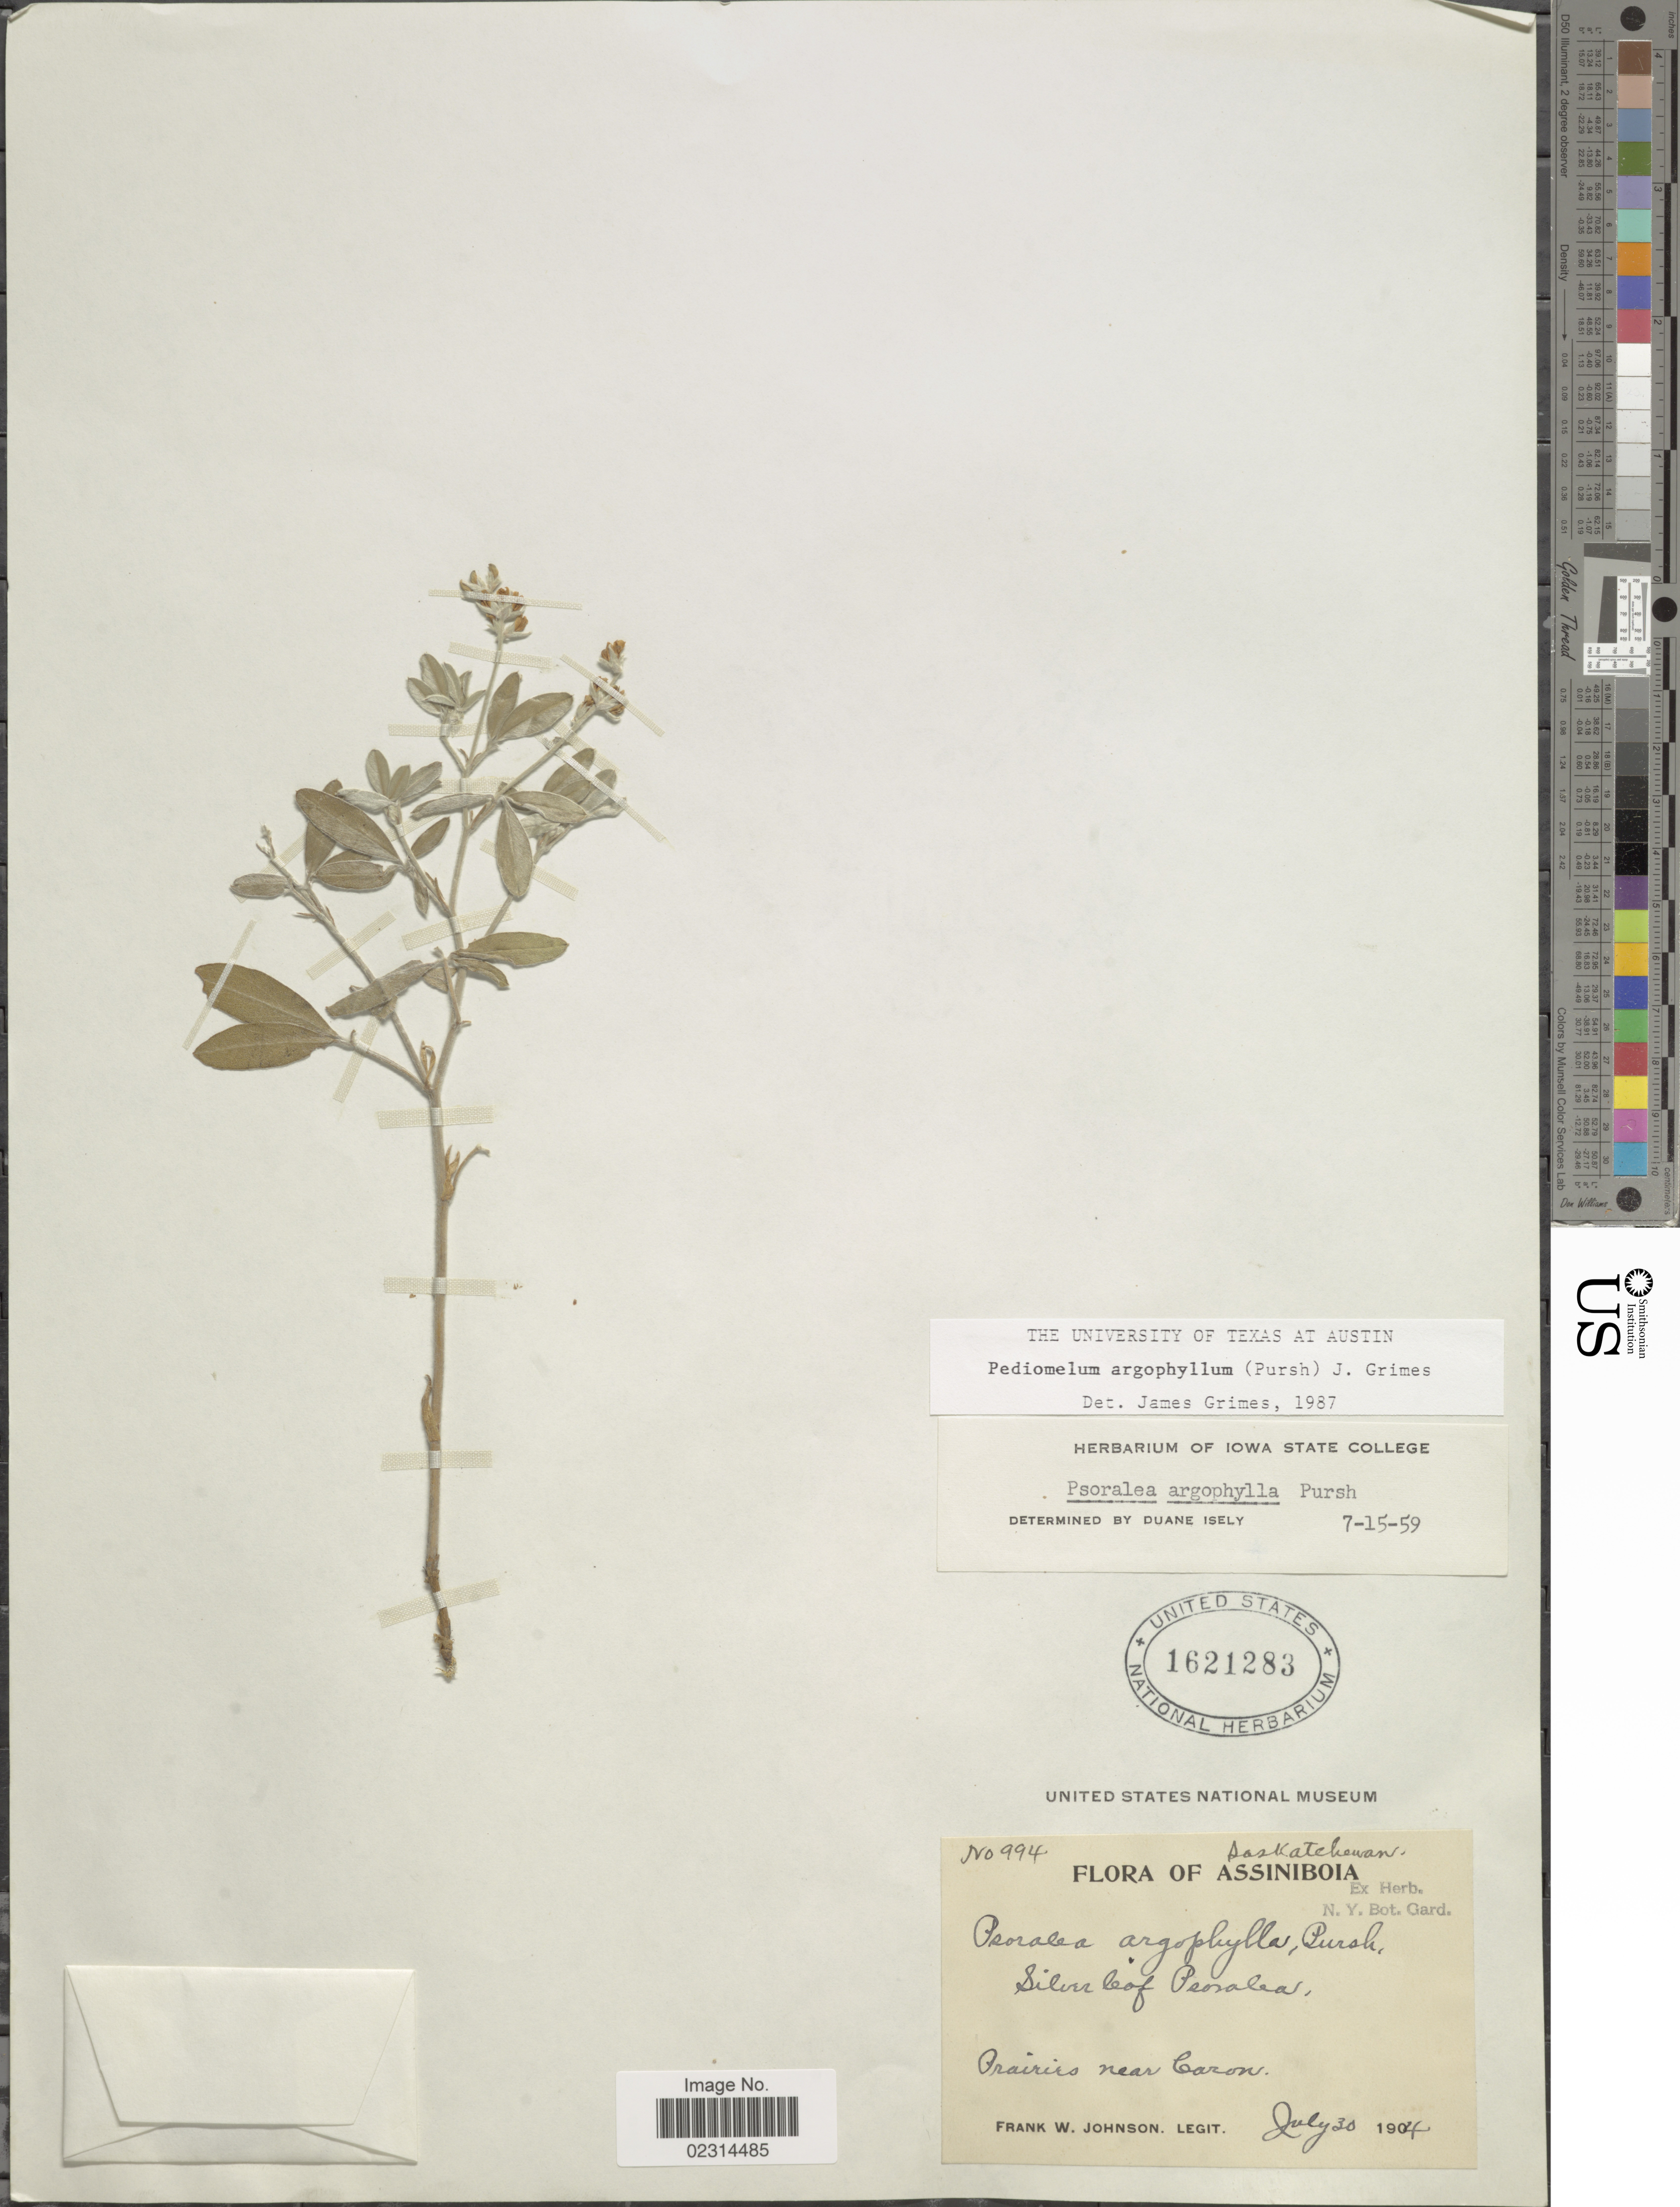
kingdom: Plantae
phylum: Tracheophyta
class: Magnoliopsida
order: Fabales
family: Fabaceae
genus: Pediomelum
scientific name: Pediomelum argophyllum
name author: (Pursh) J.W. Grimes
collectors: F. W. Johnson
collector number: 994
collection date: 1904-07-30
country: Canada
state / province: Saskatchewan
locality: Assiniboia. near Caron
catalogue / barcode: US 1621283